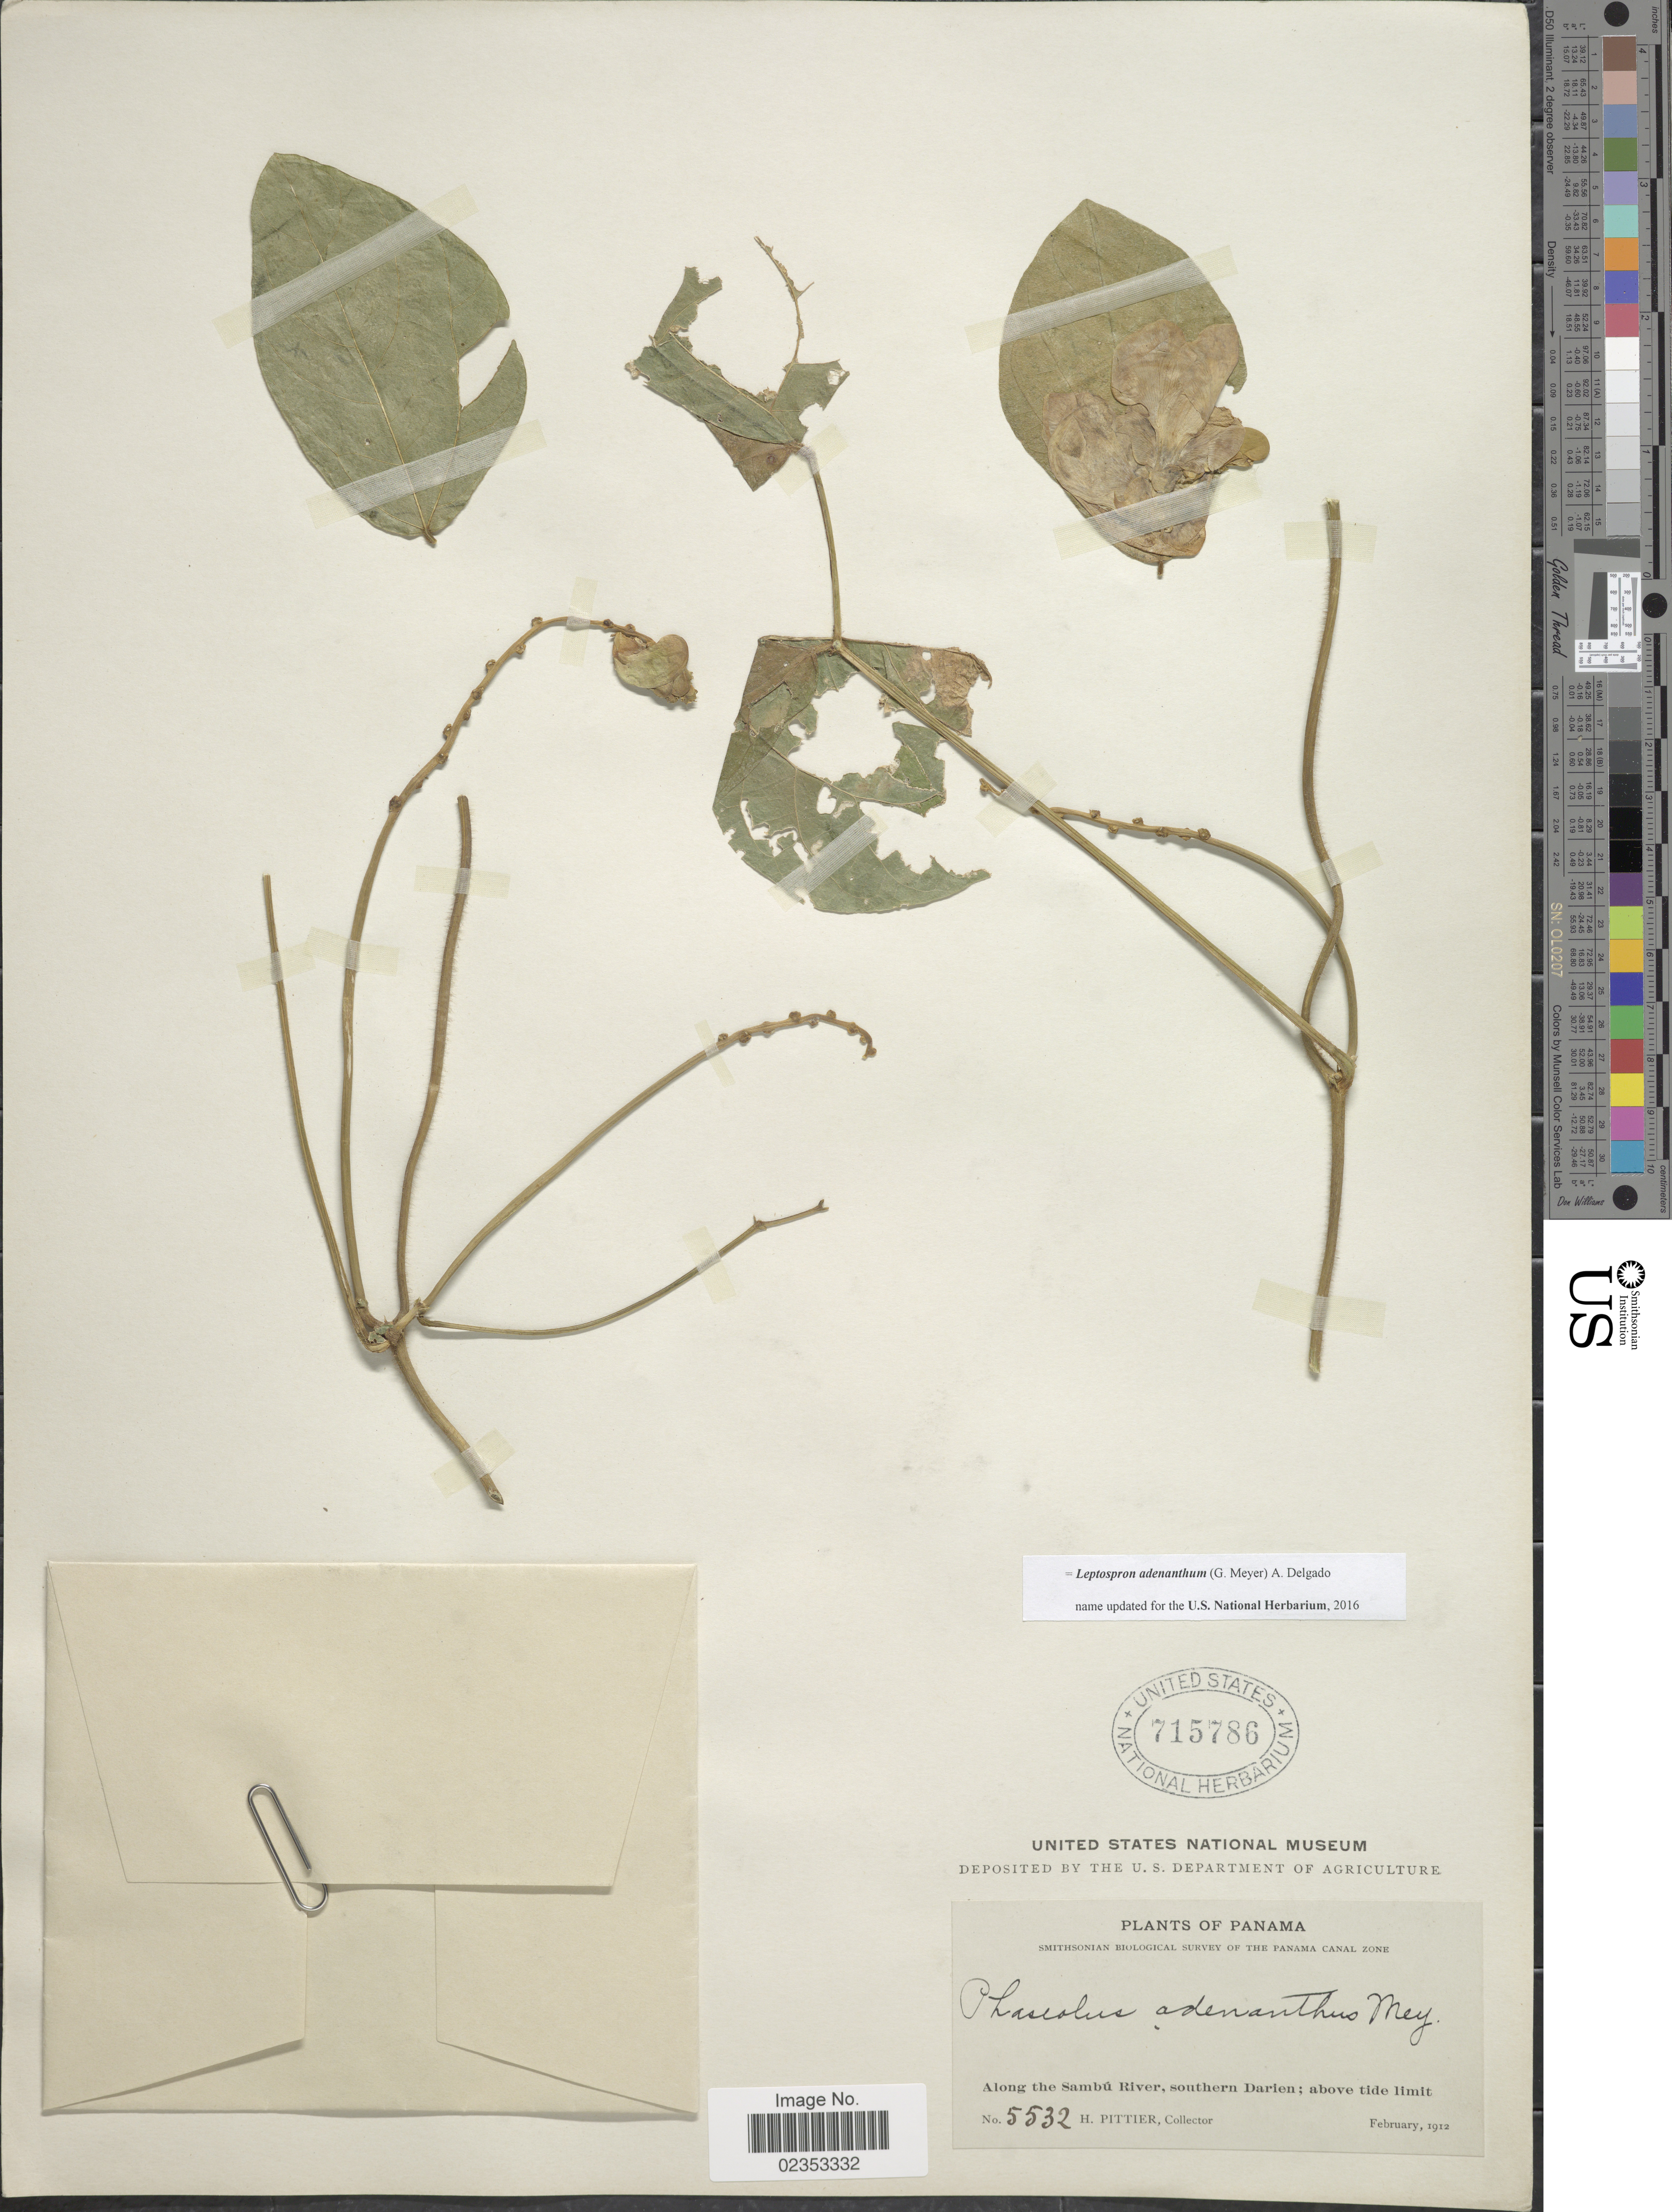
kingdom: Plantae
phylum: Tracheophyta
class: Magnoliopsida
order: Fabales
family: Fabaceae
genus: Leptospron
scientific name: Leptospron adenanthum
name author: (G. Mey.) A. Delgado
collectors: H. F. Pittier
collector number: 5532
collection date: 1912-02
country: Panama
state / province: Darién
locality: The Panama Canal Zone, along the Sambu River, southern Darien.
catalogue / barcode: US 715786